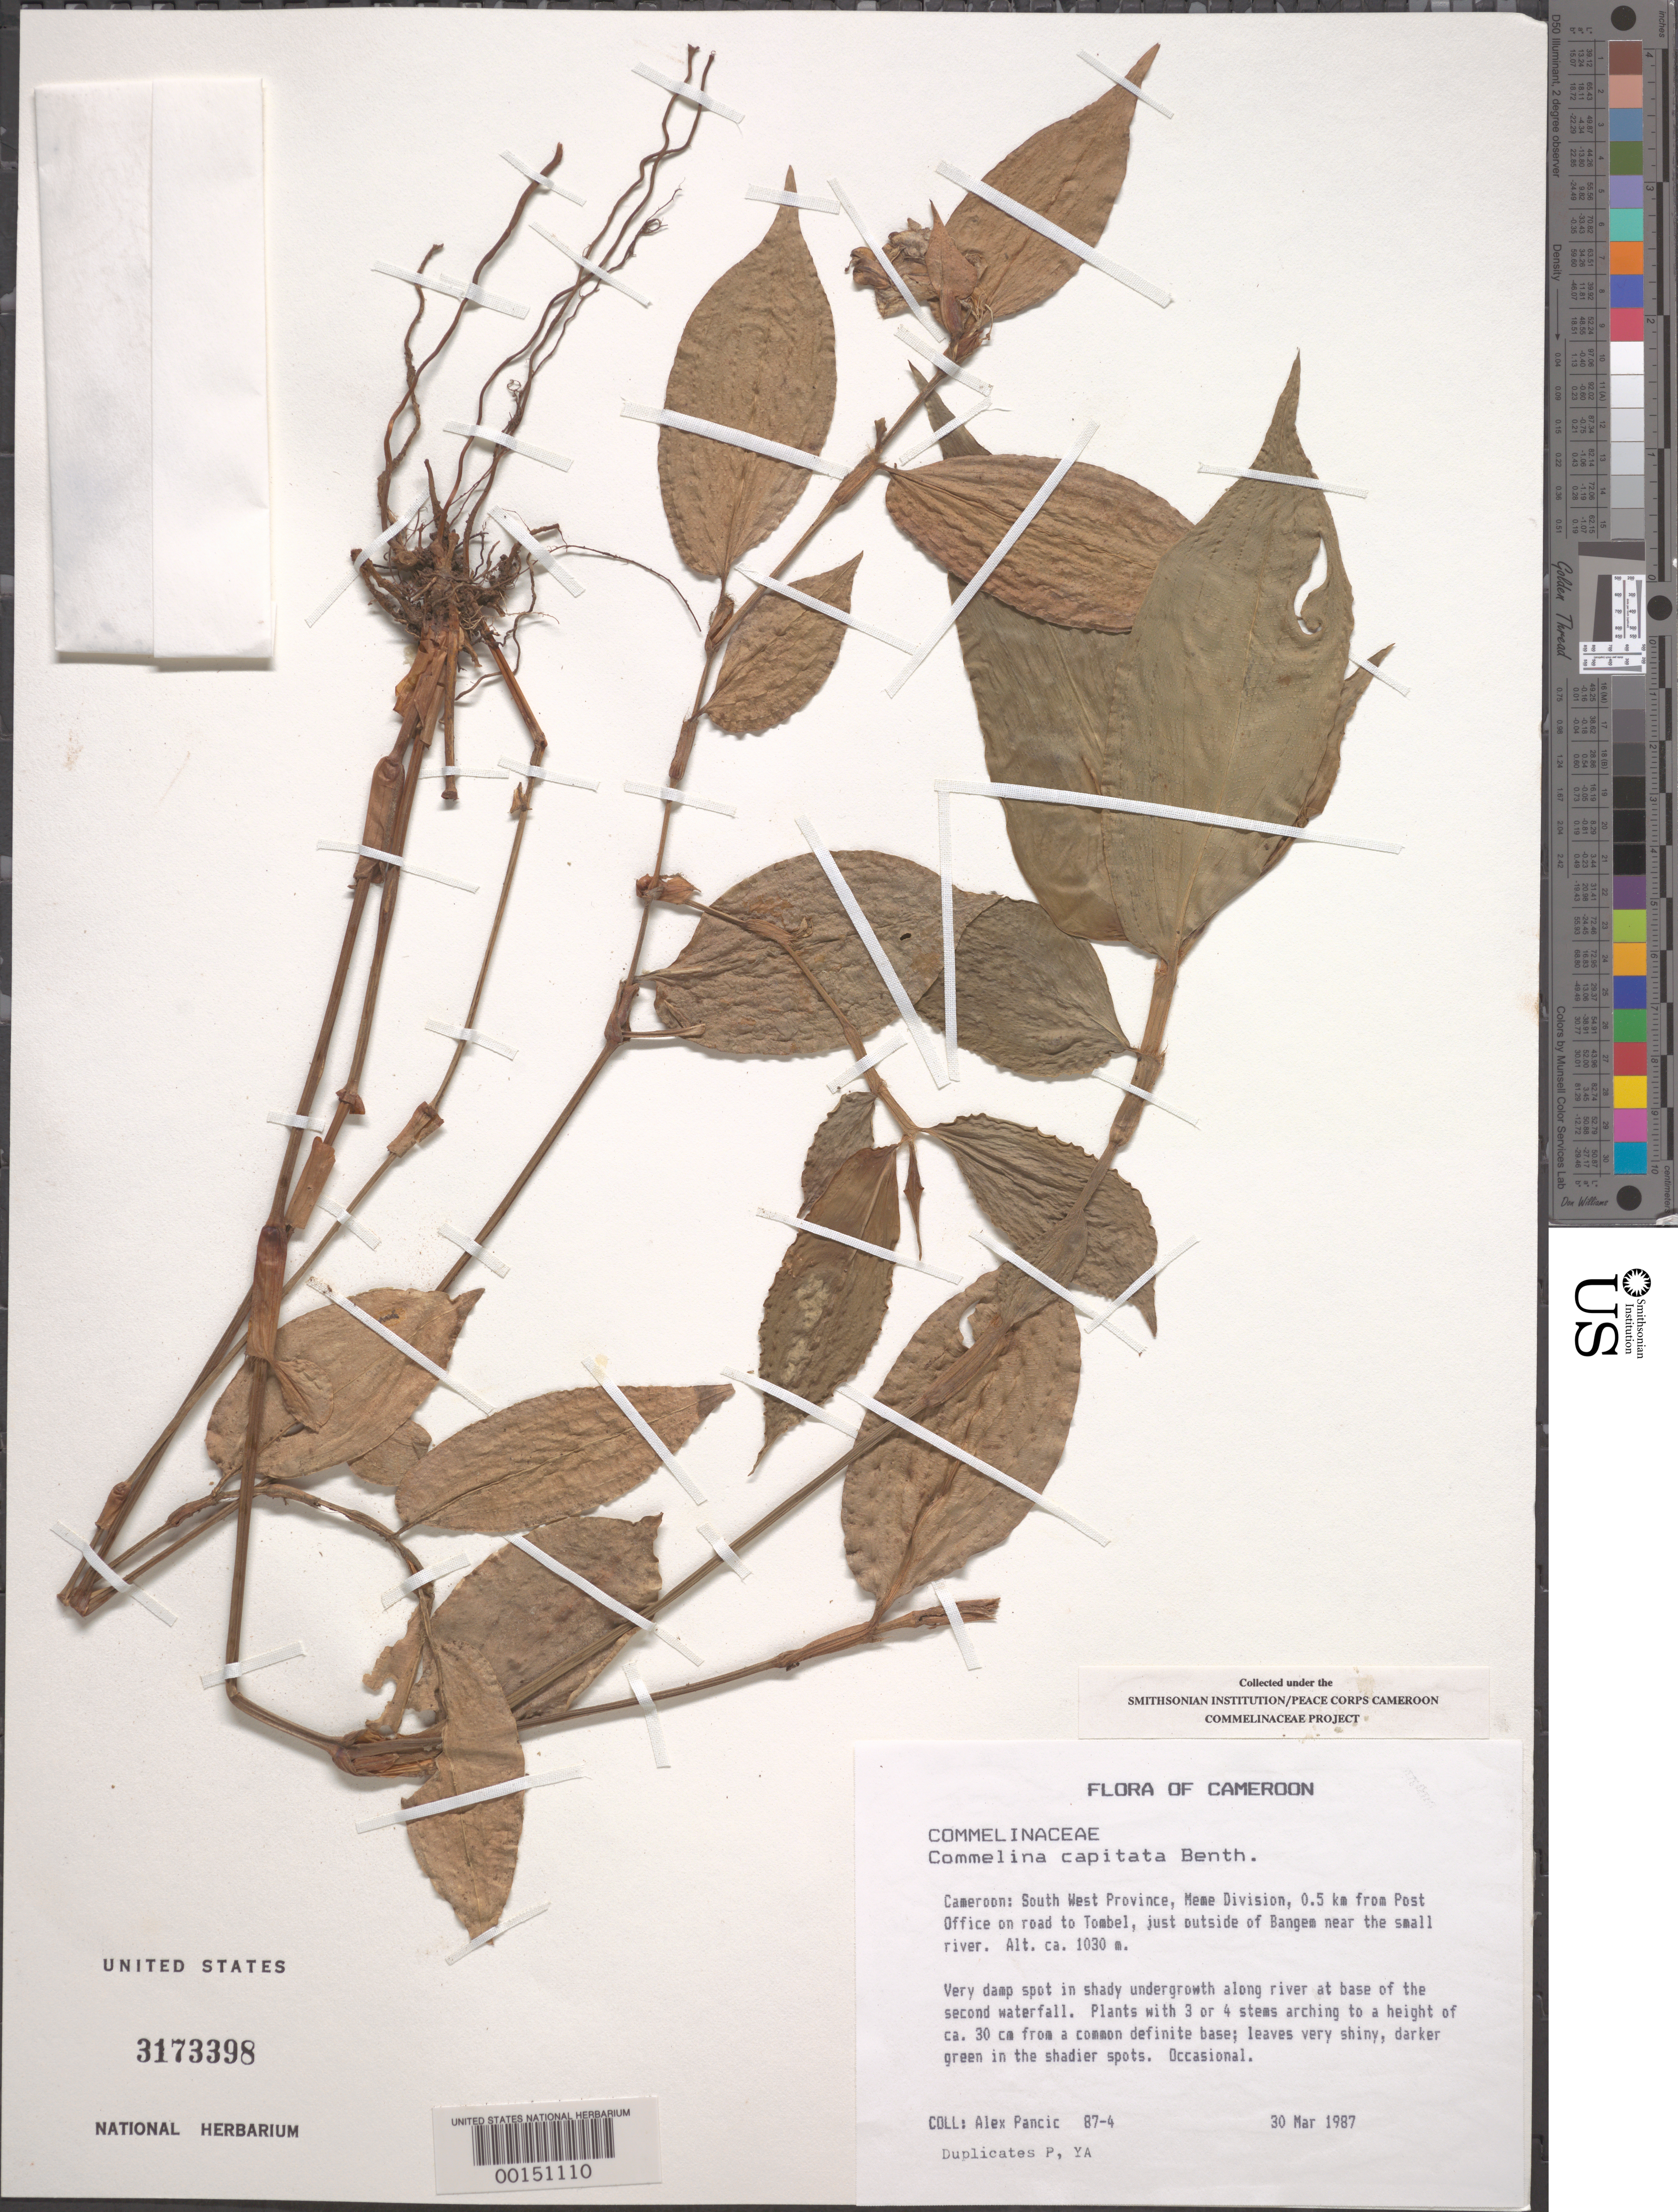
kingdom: Plantae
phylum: Tracheophyta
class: Liliopsida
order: Commelinales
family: Commelinaceae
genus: Commelina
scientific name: Commelina capitata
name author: Benth.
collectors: A. Pancic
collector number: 87-4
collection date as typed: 30 Mar 1987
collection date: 1987-03-30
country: Cameroon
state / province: Sud-Ouest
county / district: Meme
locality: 0.5 km from post office on road to tombel, just outside of bangem near small river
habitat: Shady undegrowth along river at base of second waterfall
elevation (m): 1030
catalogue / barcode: US 3173398